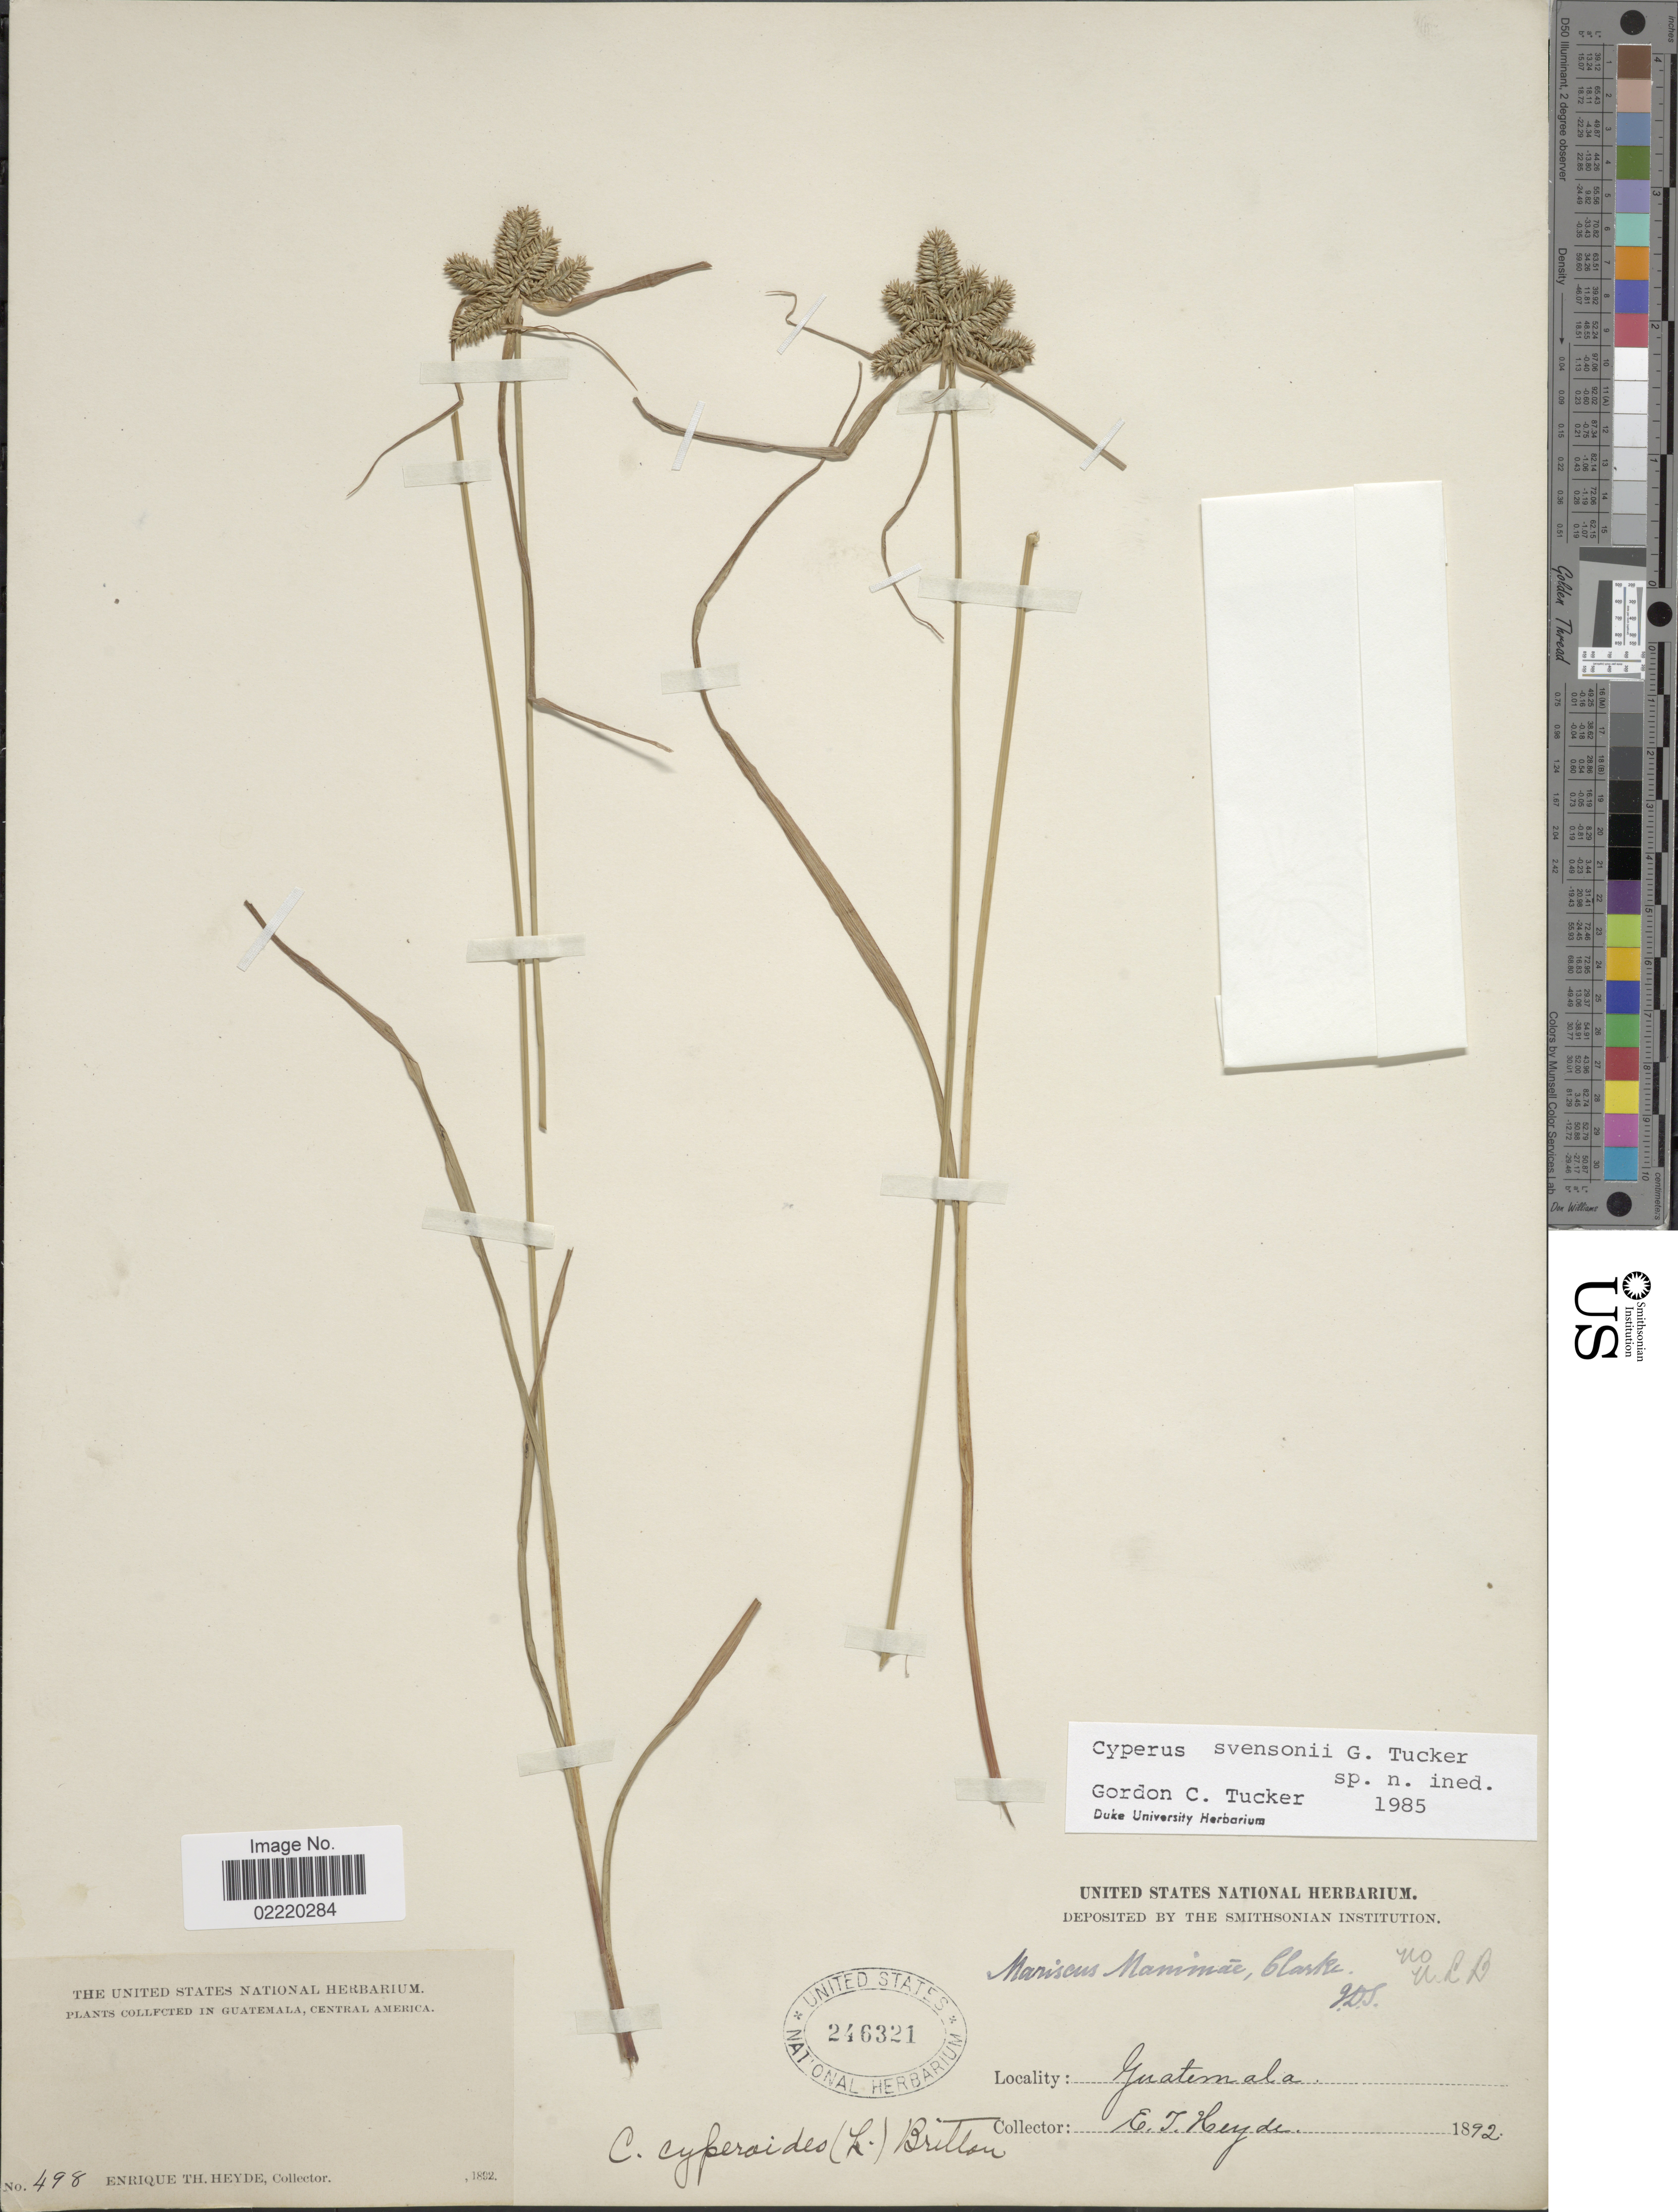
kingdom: Plantae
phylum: Tracheophyta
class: Liliopsida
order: Poales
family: Cyperaceae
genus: Cyperus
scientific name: Cyperus svensonii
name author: G.C. Tucker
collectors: E. T. Heyde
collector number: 498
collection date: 1892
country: Guatemala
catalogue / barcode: US 246321